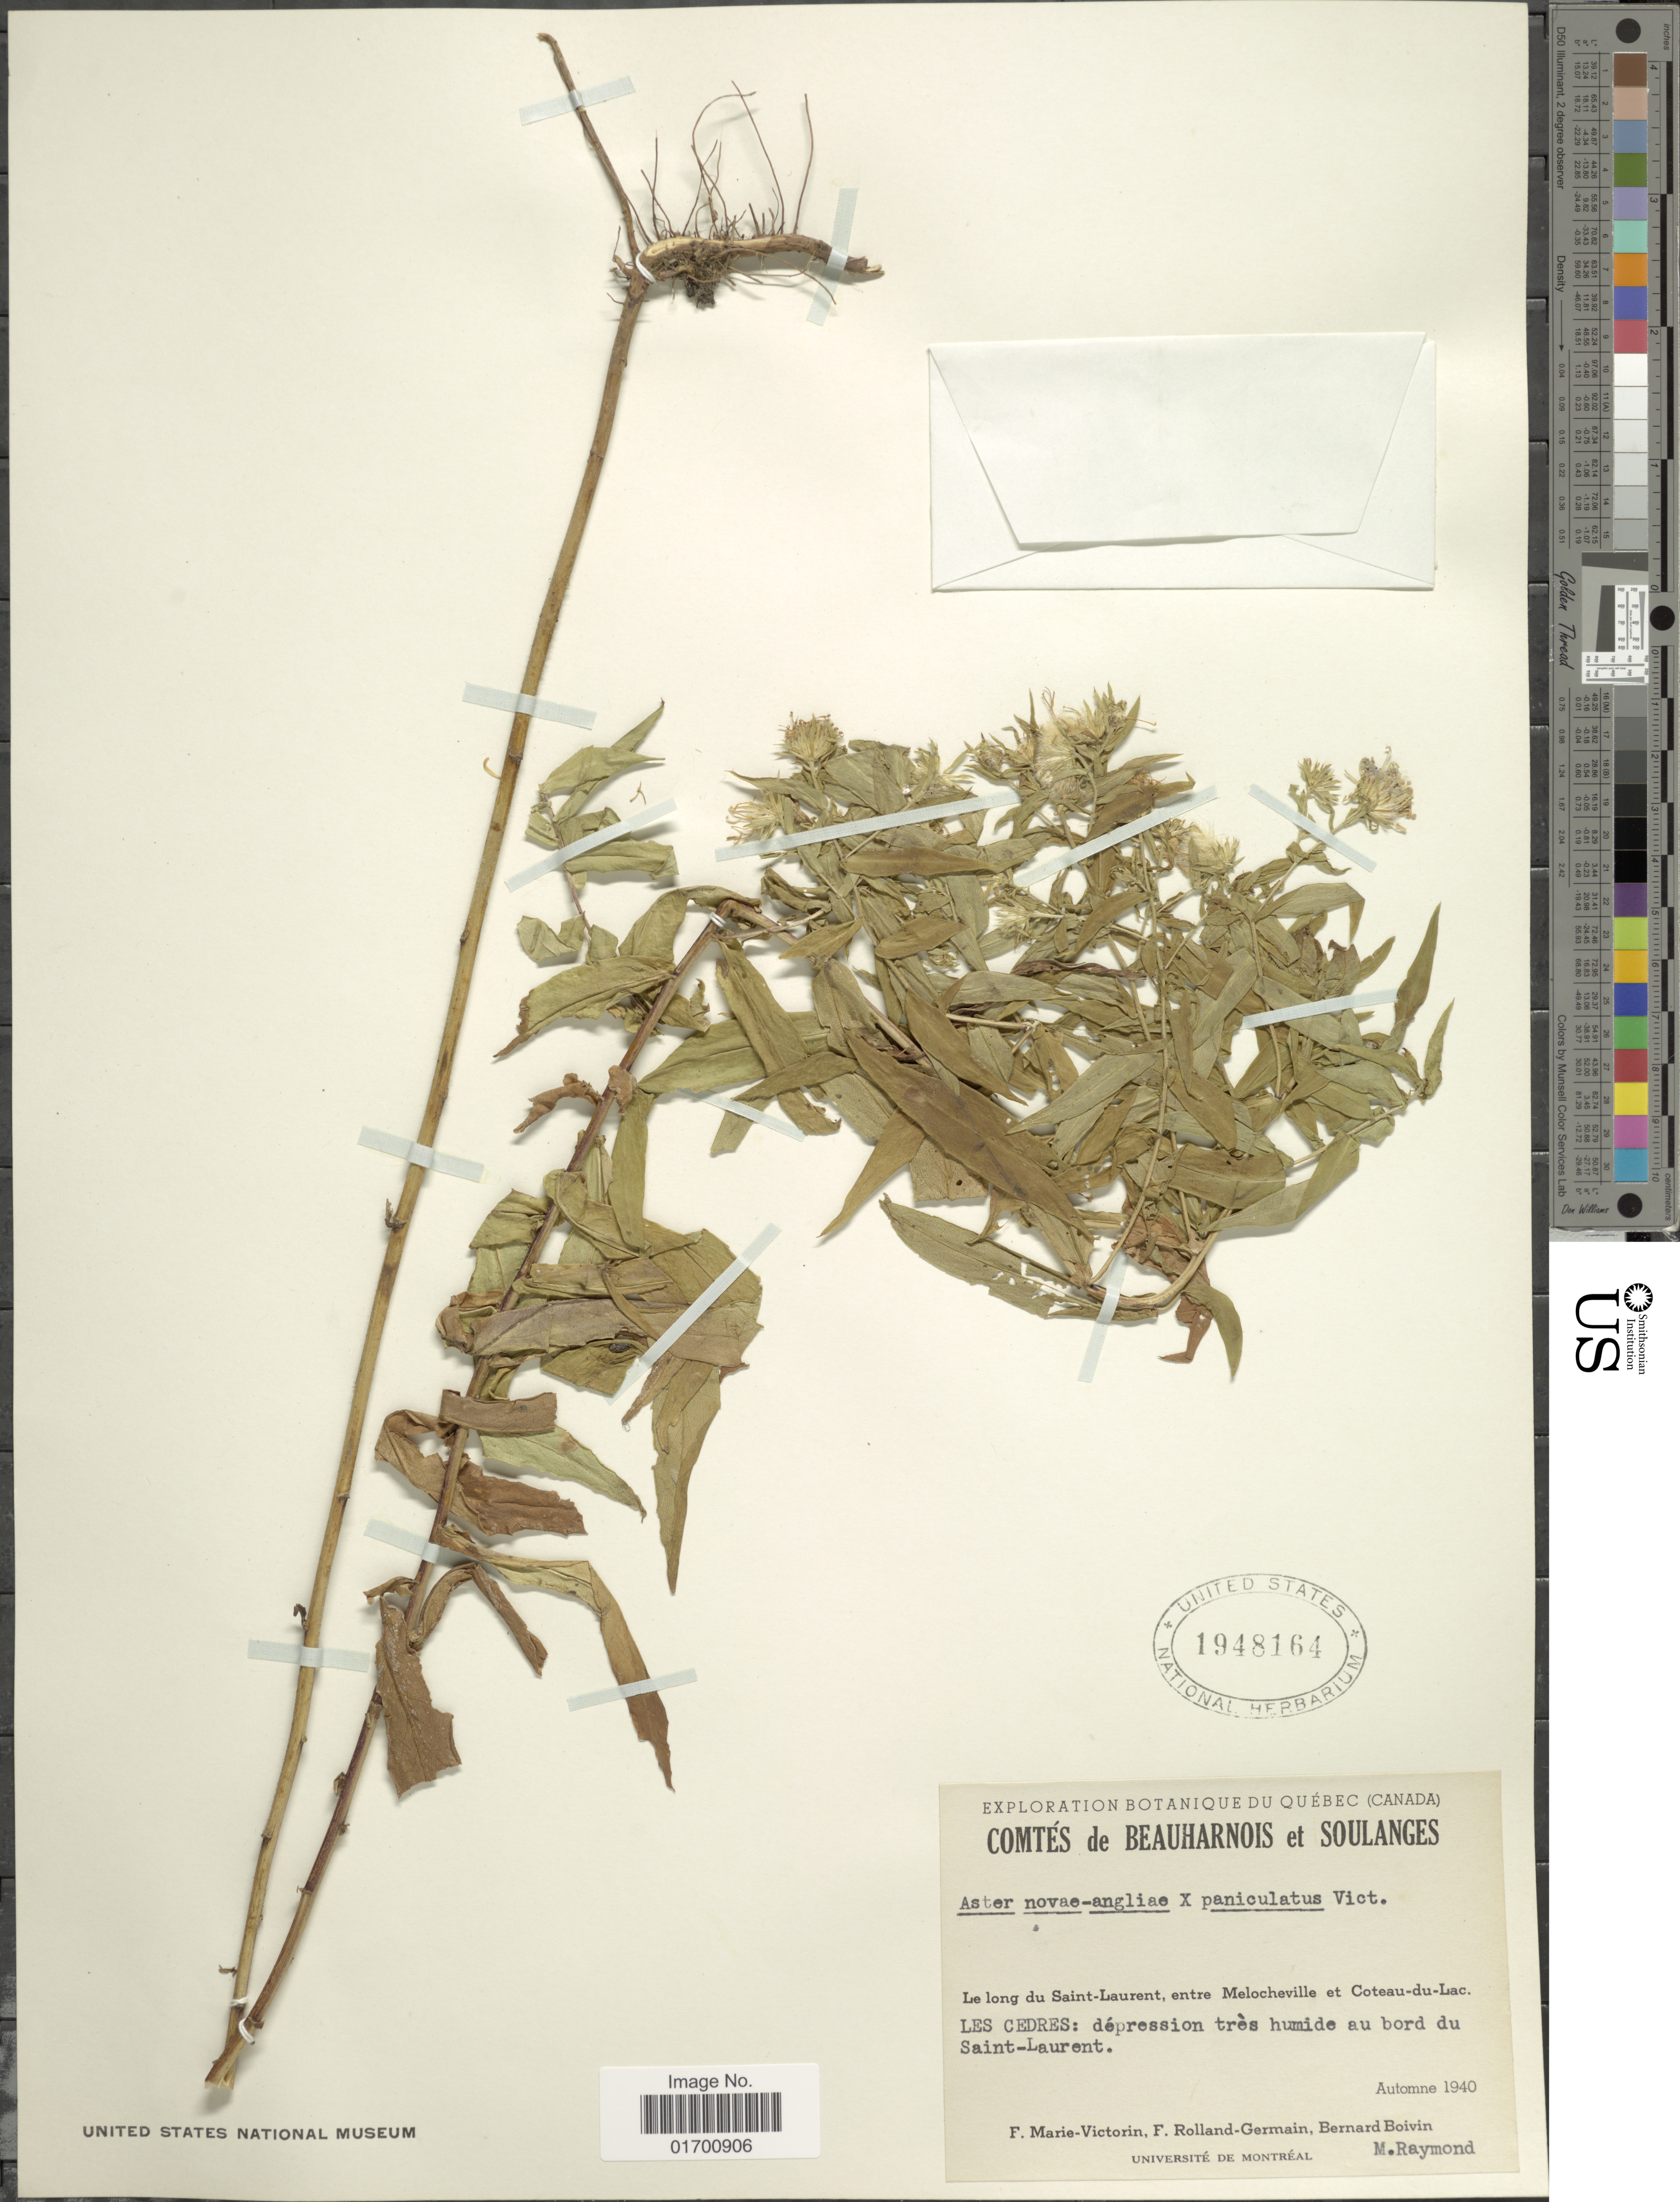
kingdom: Plantae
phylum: Tracheophyta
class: Magnoliopsida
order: Asterales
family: Asteraceae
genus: Symphyotrichum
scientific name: Symphyotrichum novae-angliae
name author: (L.) G.L. Nesom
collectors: F. Marie-Victorin, Rolland-Germain, J. R. B. Boivin & M. Raymond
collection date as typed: Automne 1940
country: Canada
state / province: Quebec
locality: Comtes de Beauharnois et Soulanges, Le long du Saint-Laurent, entre Melocheville et Coteau-du-Lac., Les Cedres: depression tres humide au bord du Sain-Laurent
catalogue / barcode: US 1948164